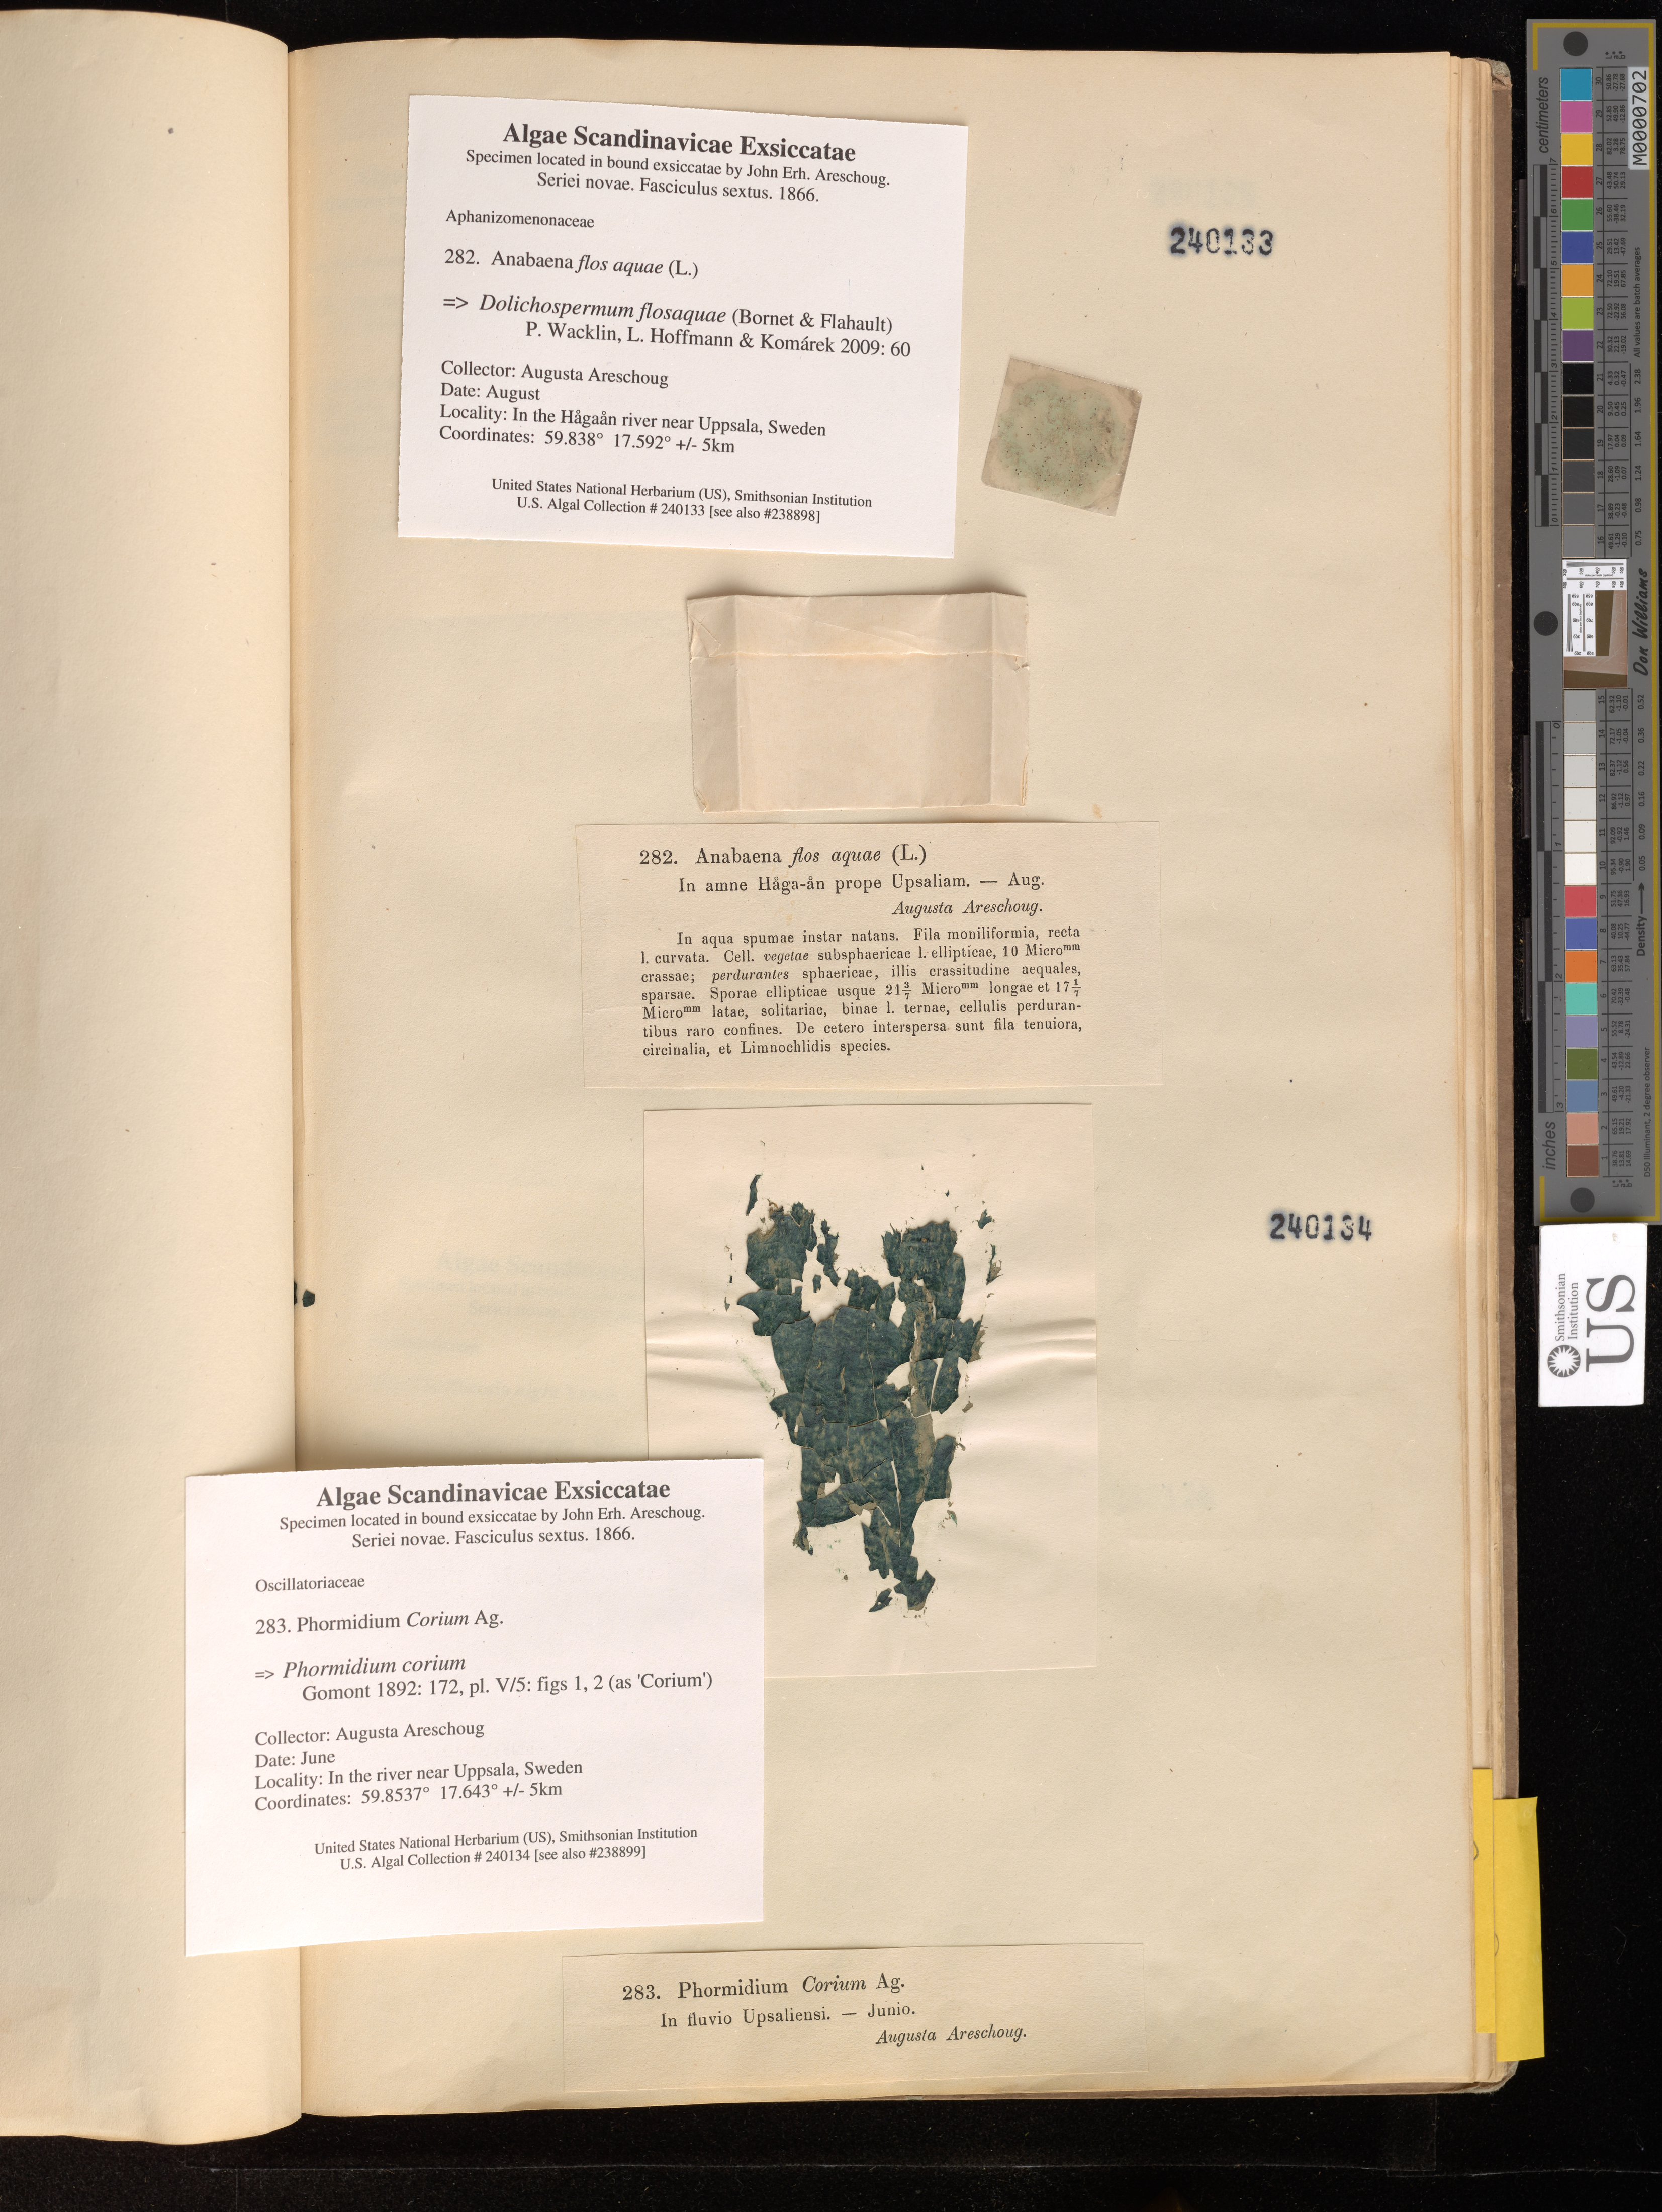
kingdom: Bacteria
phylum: Cyanobacteria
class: Cyanobacteriia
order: Cyanobacteriales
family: Aphanizomenonaceae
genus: Dolichospermum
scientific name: Dolichospermum flos-aquae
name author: (Bornet & Flahault) Wacklin et al.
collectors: A. Areschoug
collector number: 283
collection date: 1866-08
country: Sweden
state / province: Uppsala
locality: In the Hagaan river near Uppsala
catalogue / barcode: US 240133